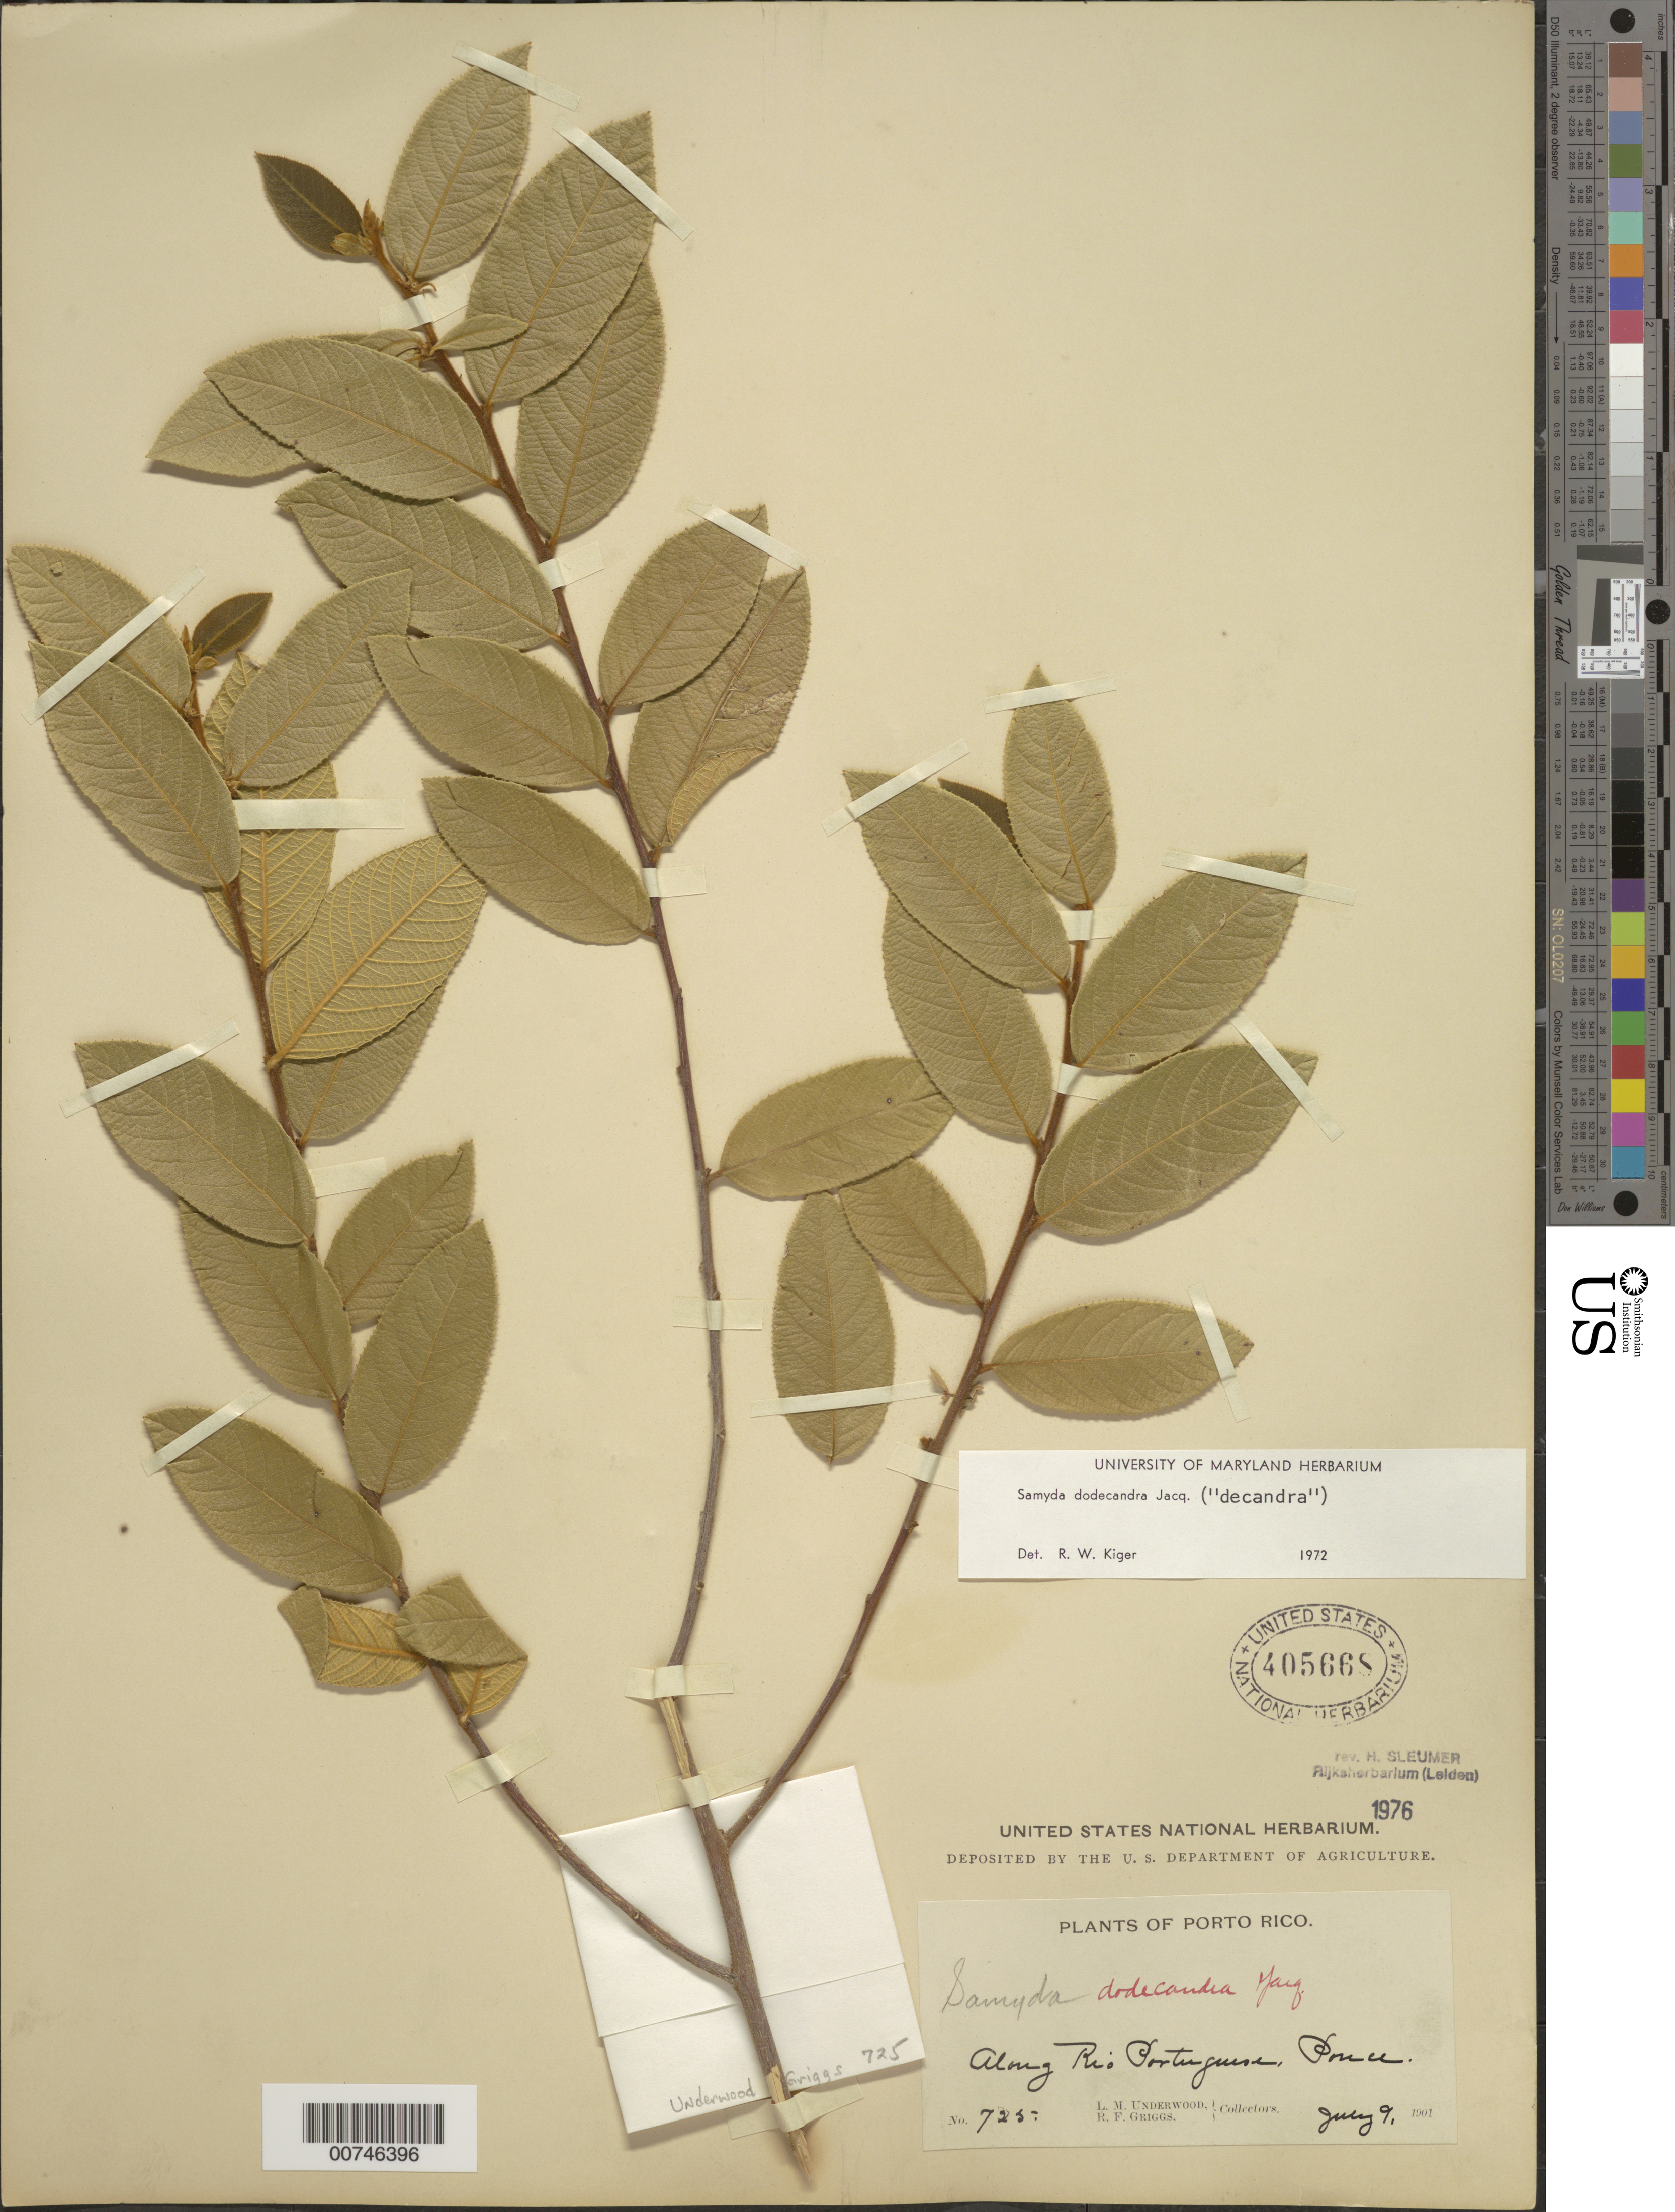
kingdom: Plantae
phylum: Tracheophyta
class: Magnoliopsida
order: Malpighiales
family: Salicaceae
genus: Casearia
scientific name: Casearia dodecandra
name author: (Jacq.) T. Samar. & M.H. Alford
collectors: L. M. Underwood & R. F. Griggs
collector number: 725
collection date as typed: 09 Jul 1901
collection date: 1901-07-09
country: Puerto Rico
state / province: Ponce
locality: Along Río Portuguese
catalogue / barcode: US 405668